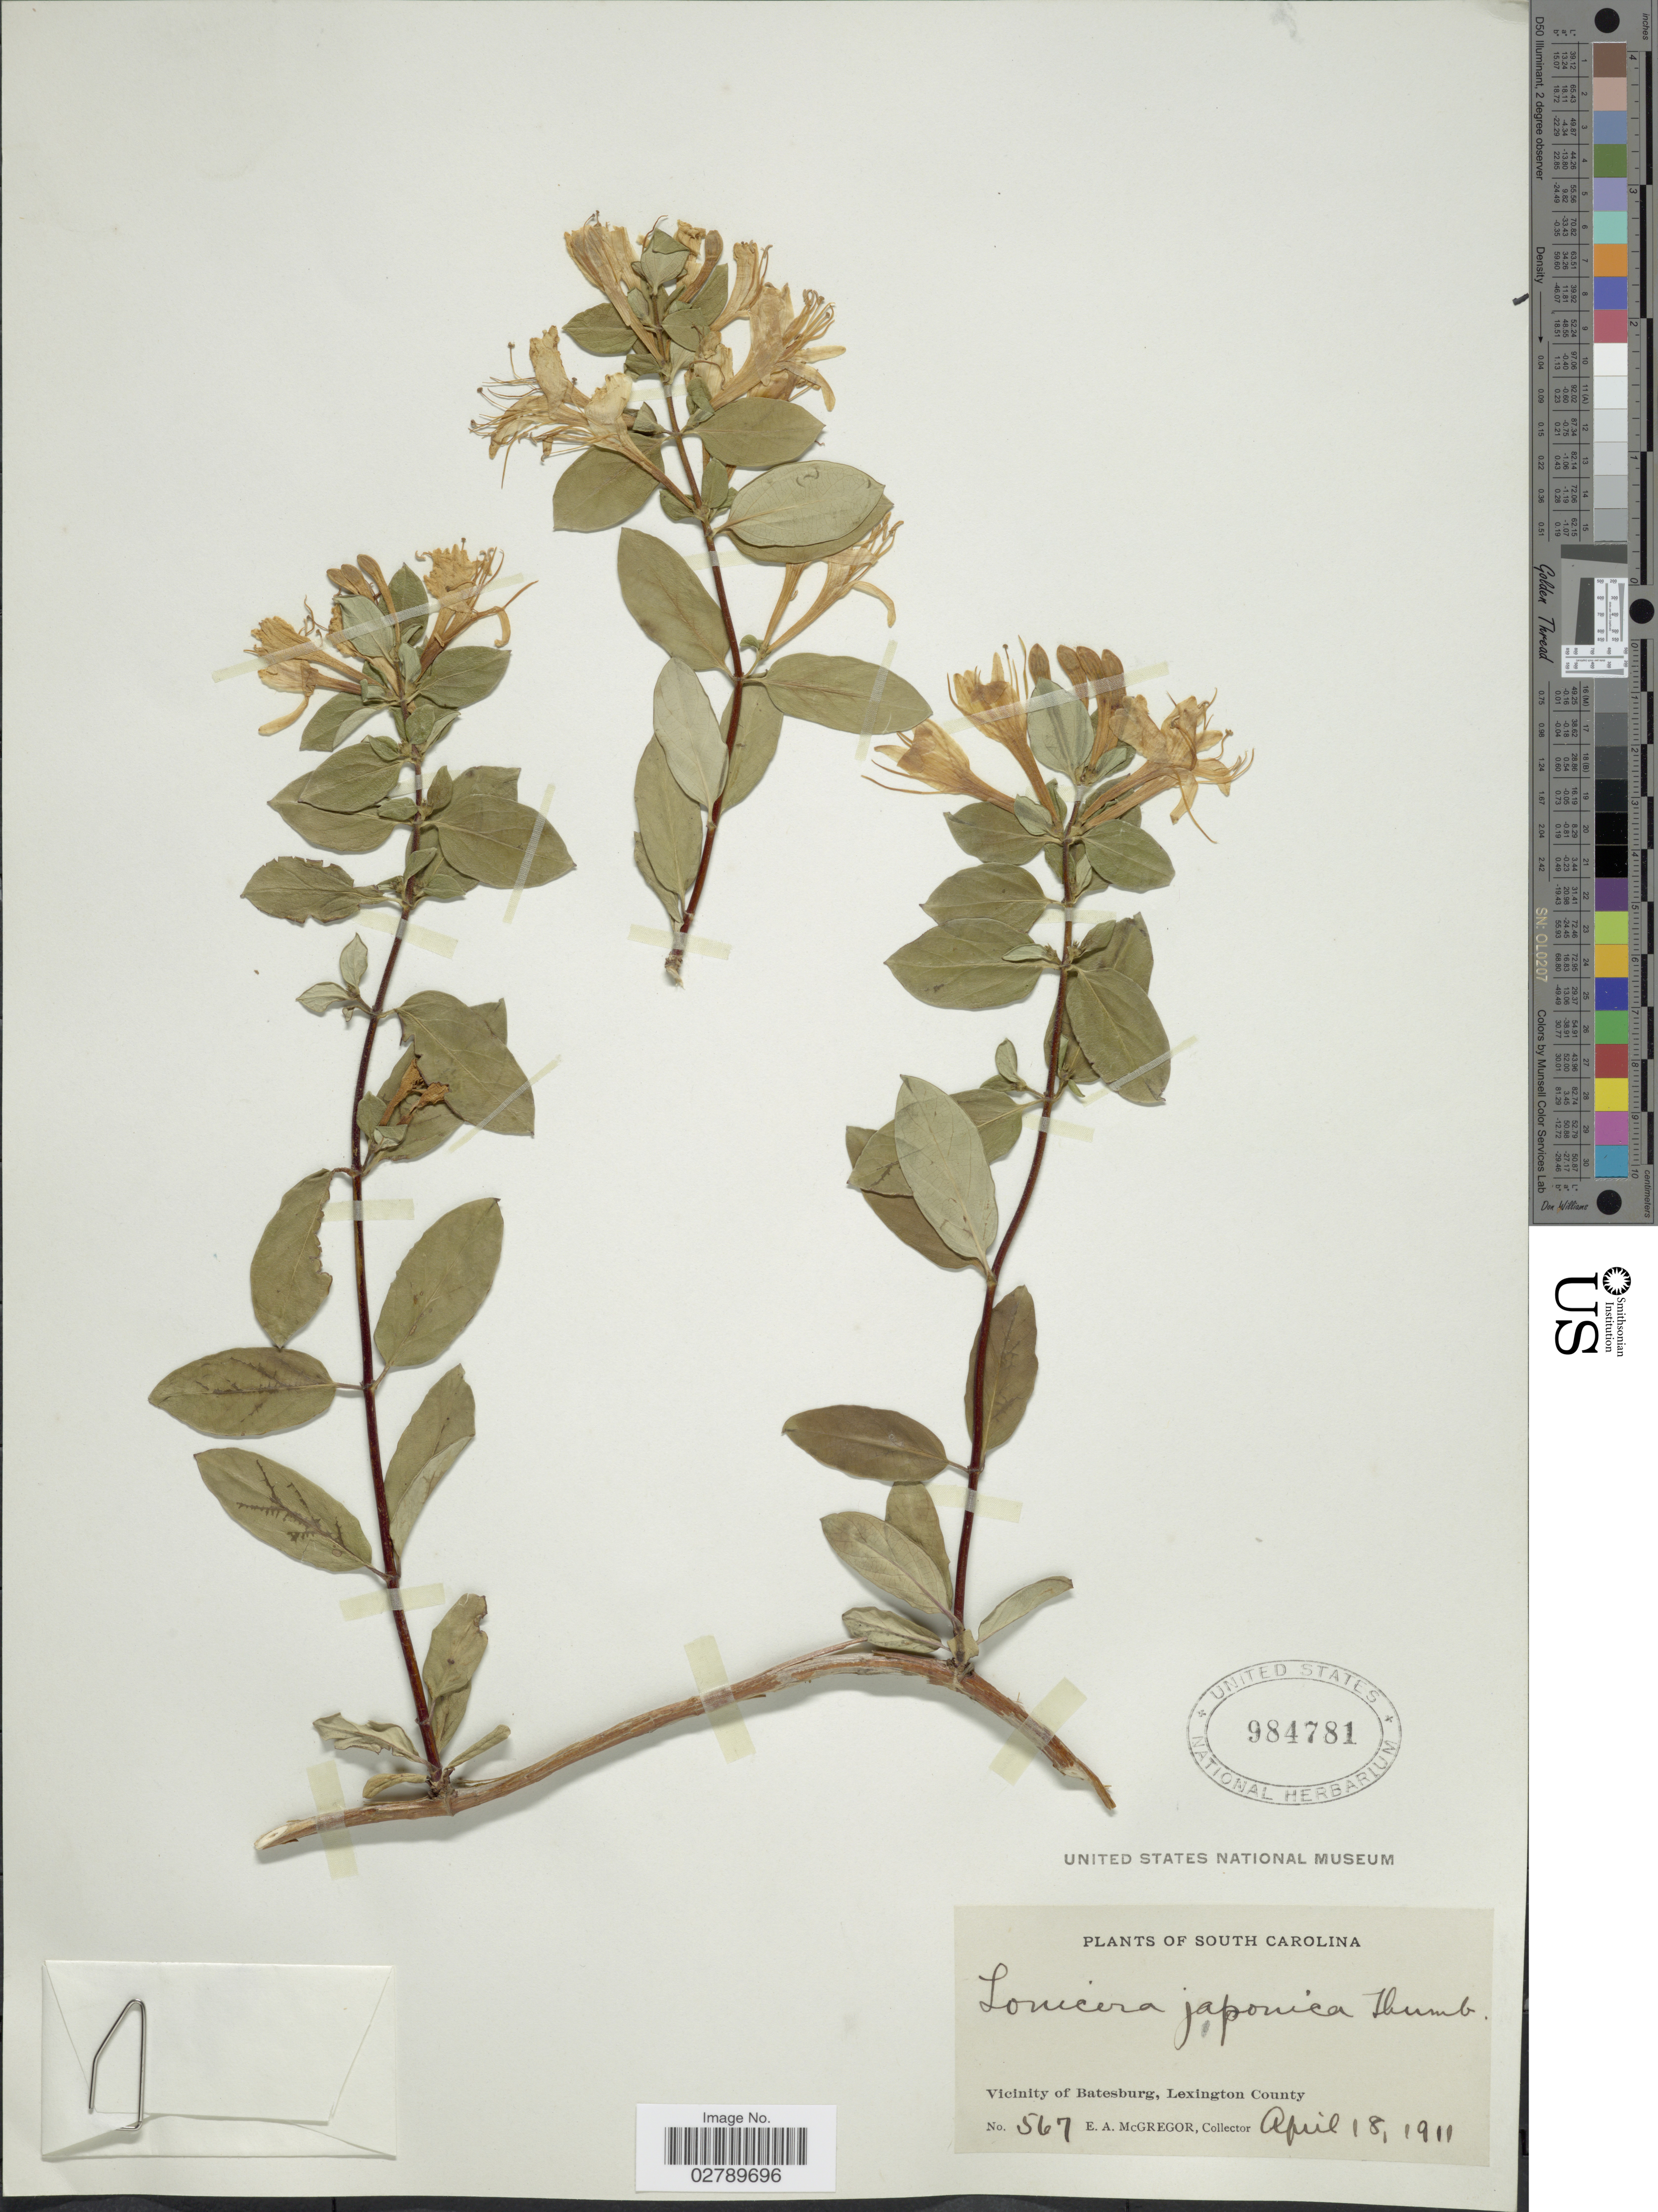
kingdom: Plantae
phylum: Tracheophyta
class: Magnoliopsida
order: Dipsacales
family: Caprifoliaceae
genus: Lonicera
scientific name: Lonicera japonica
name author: Thunb.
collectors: E. A. McGregor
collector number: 567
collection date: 1911-04-18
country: United States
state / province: South Carolina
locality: Vicinity of Batesburg, Lexington County.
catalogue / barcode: US 984781